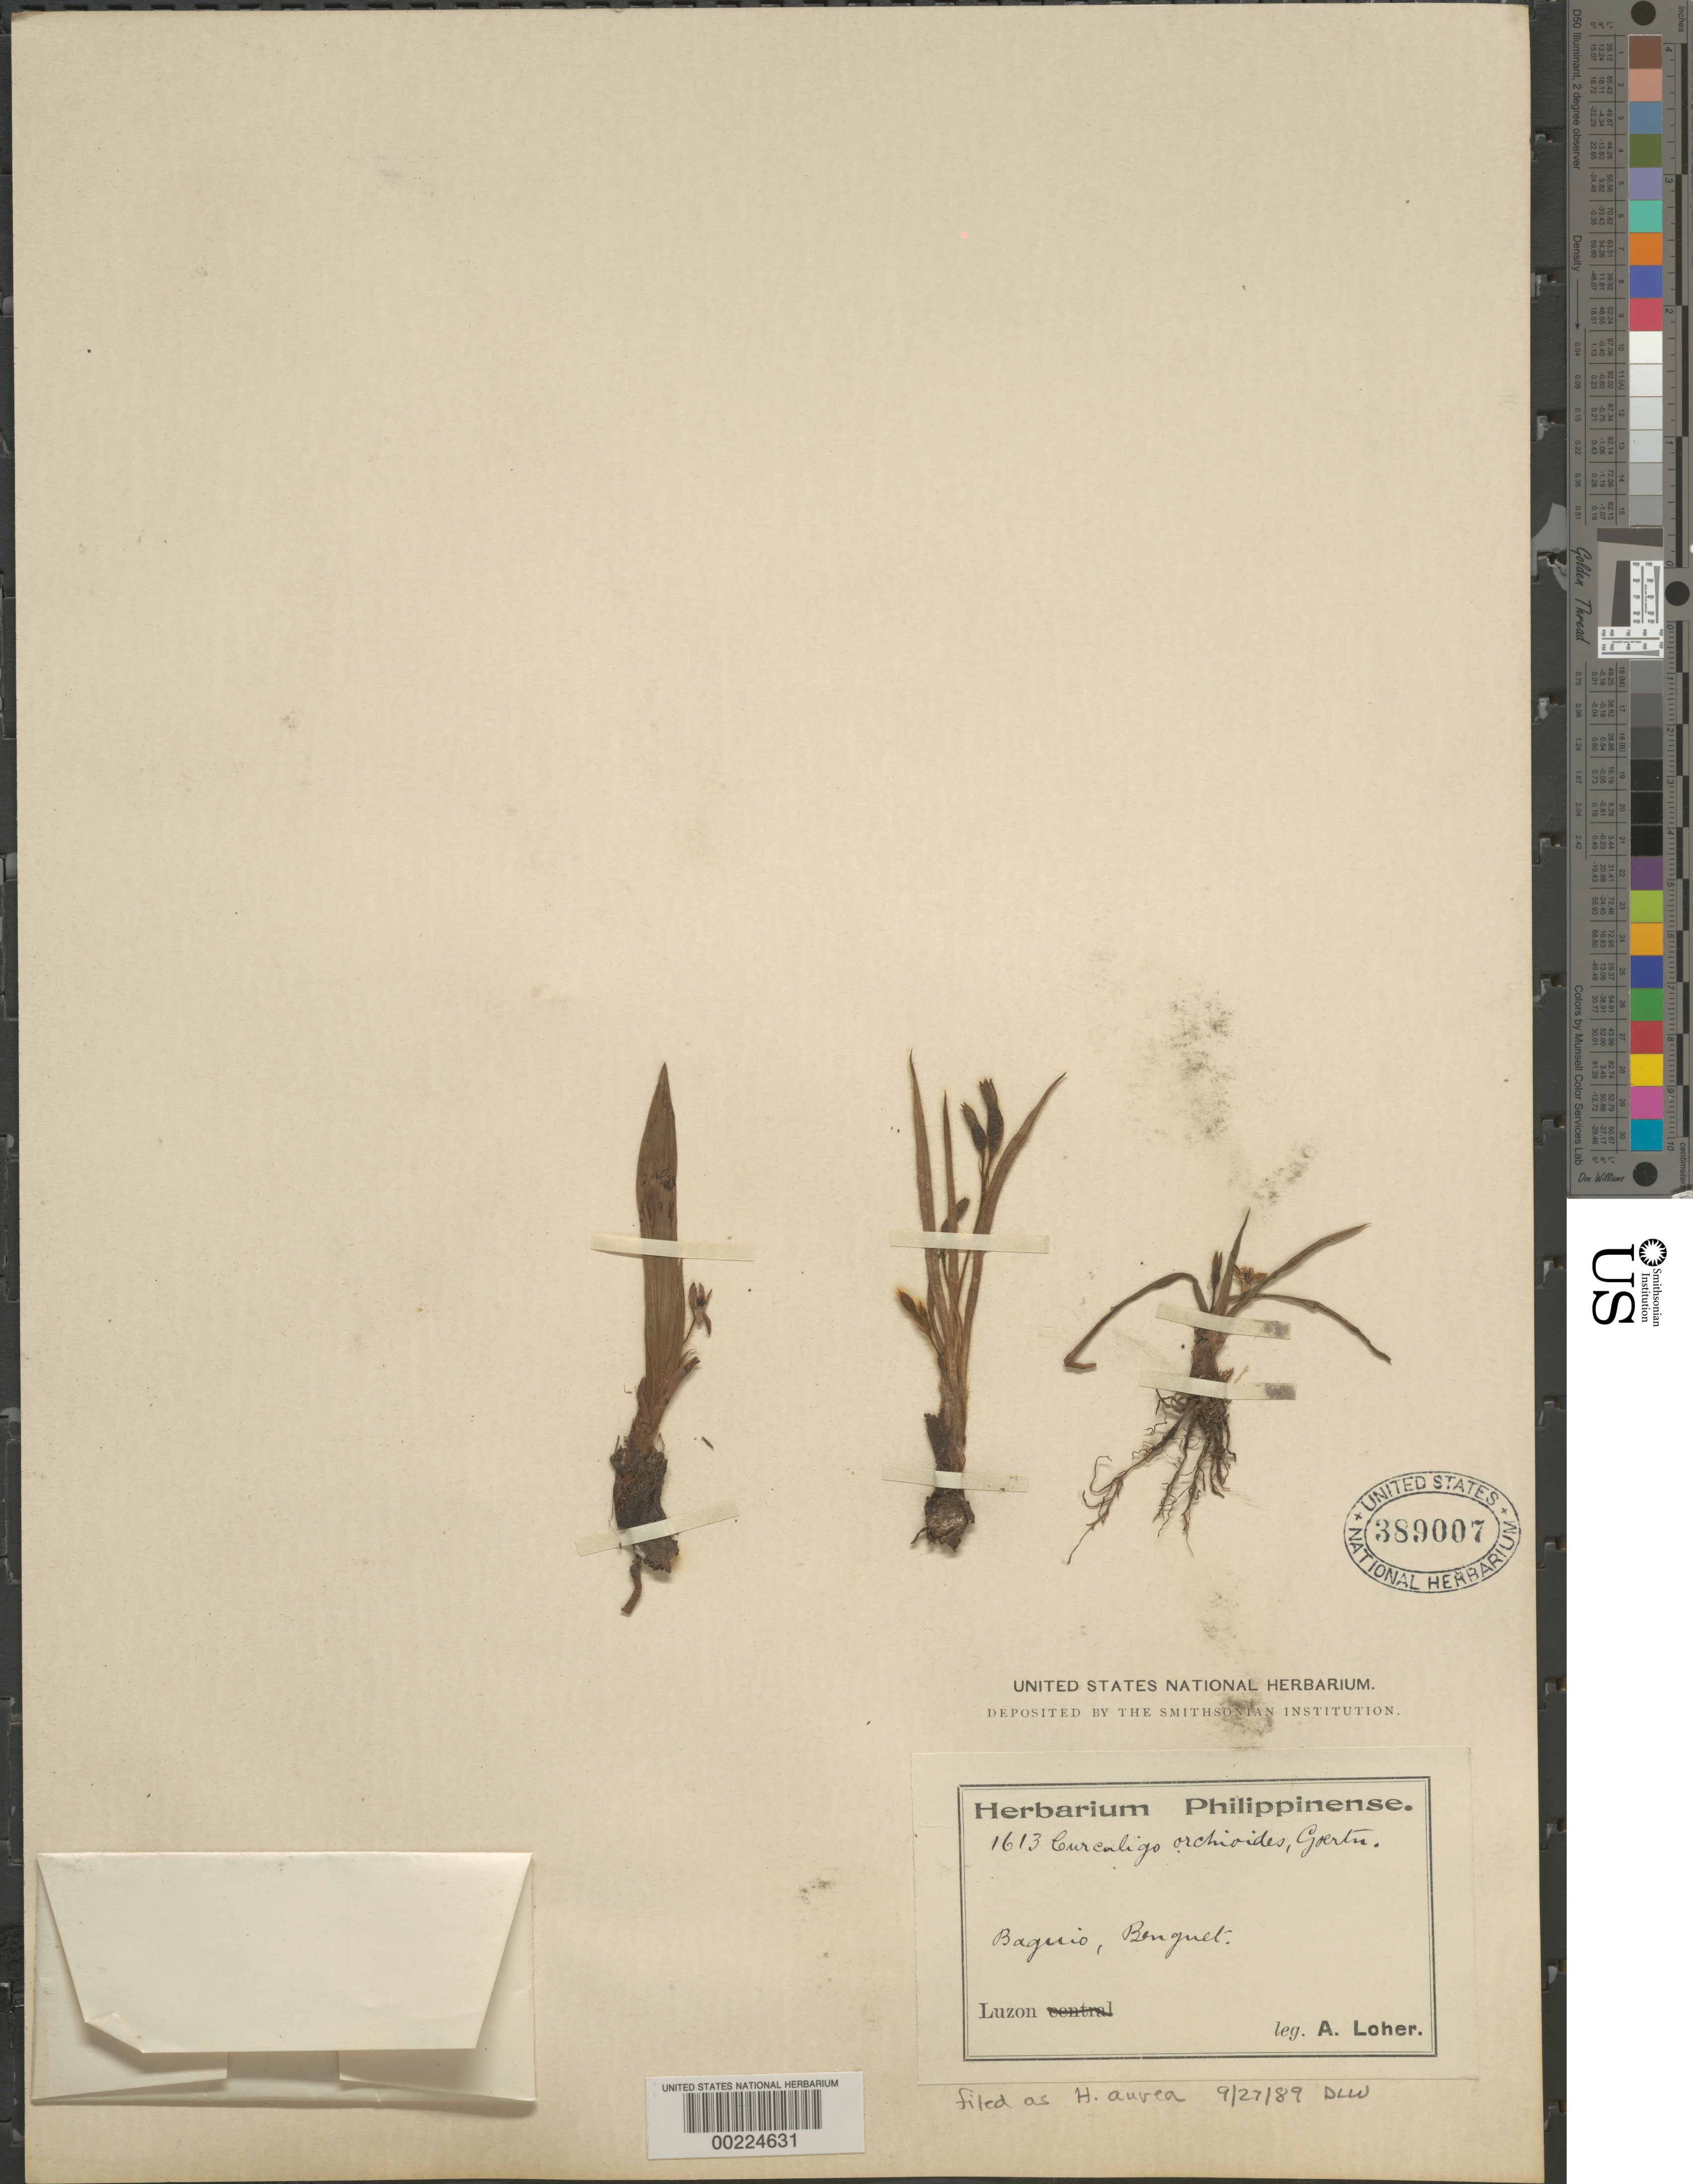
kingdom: Plantae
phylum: Tracheophyta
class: Liliopsida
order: Asparagales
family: Hypoxidaceae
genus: Hypoxis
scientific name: Hypoxis aurea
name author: Lour.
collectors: A. Loher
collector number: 1613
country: Philippines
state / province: Cordillera (Administrative Region)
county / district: Benguet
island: Luzon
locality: Baguio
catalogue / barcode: US 389007